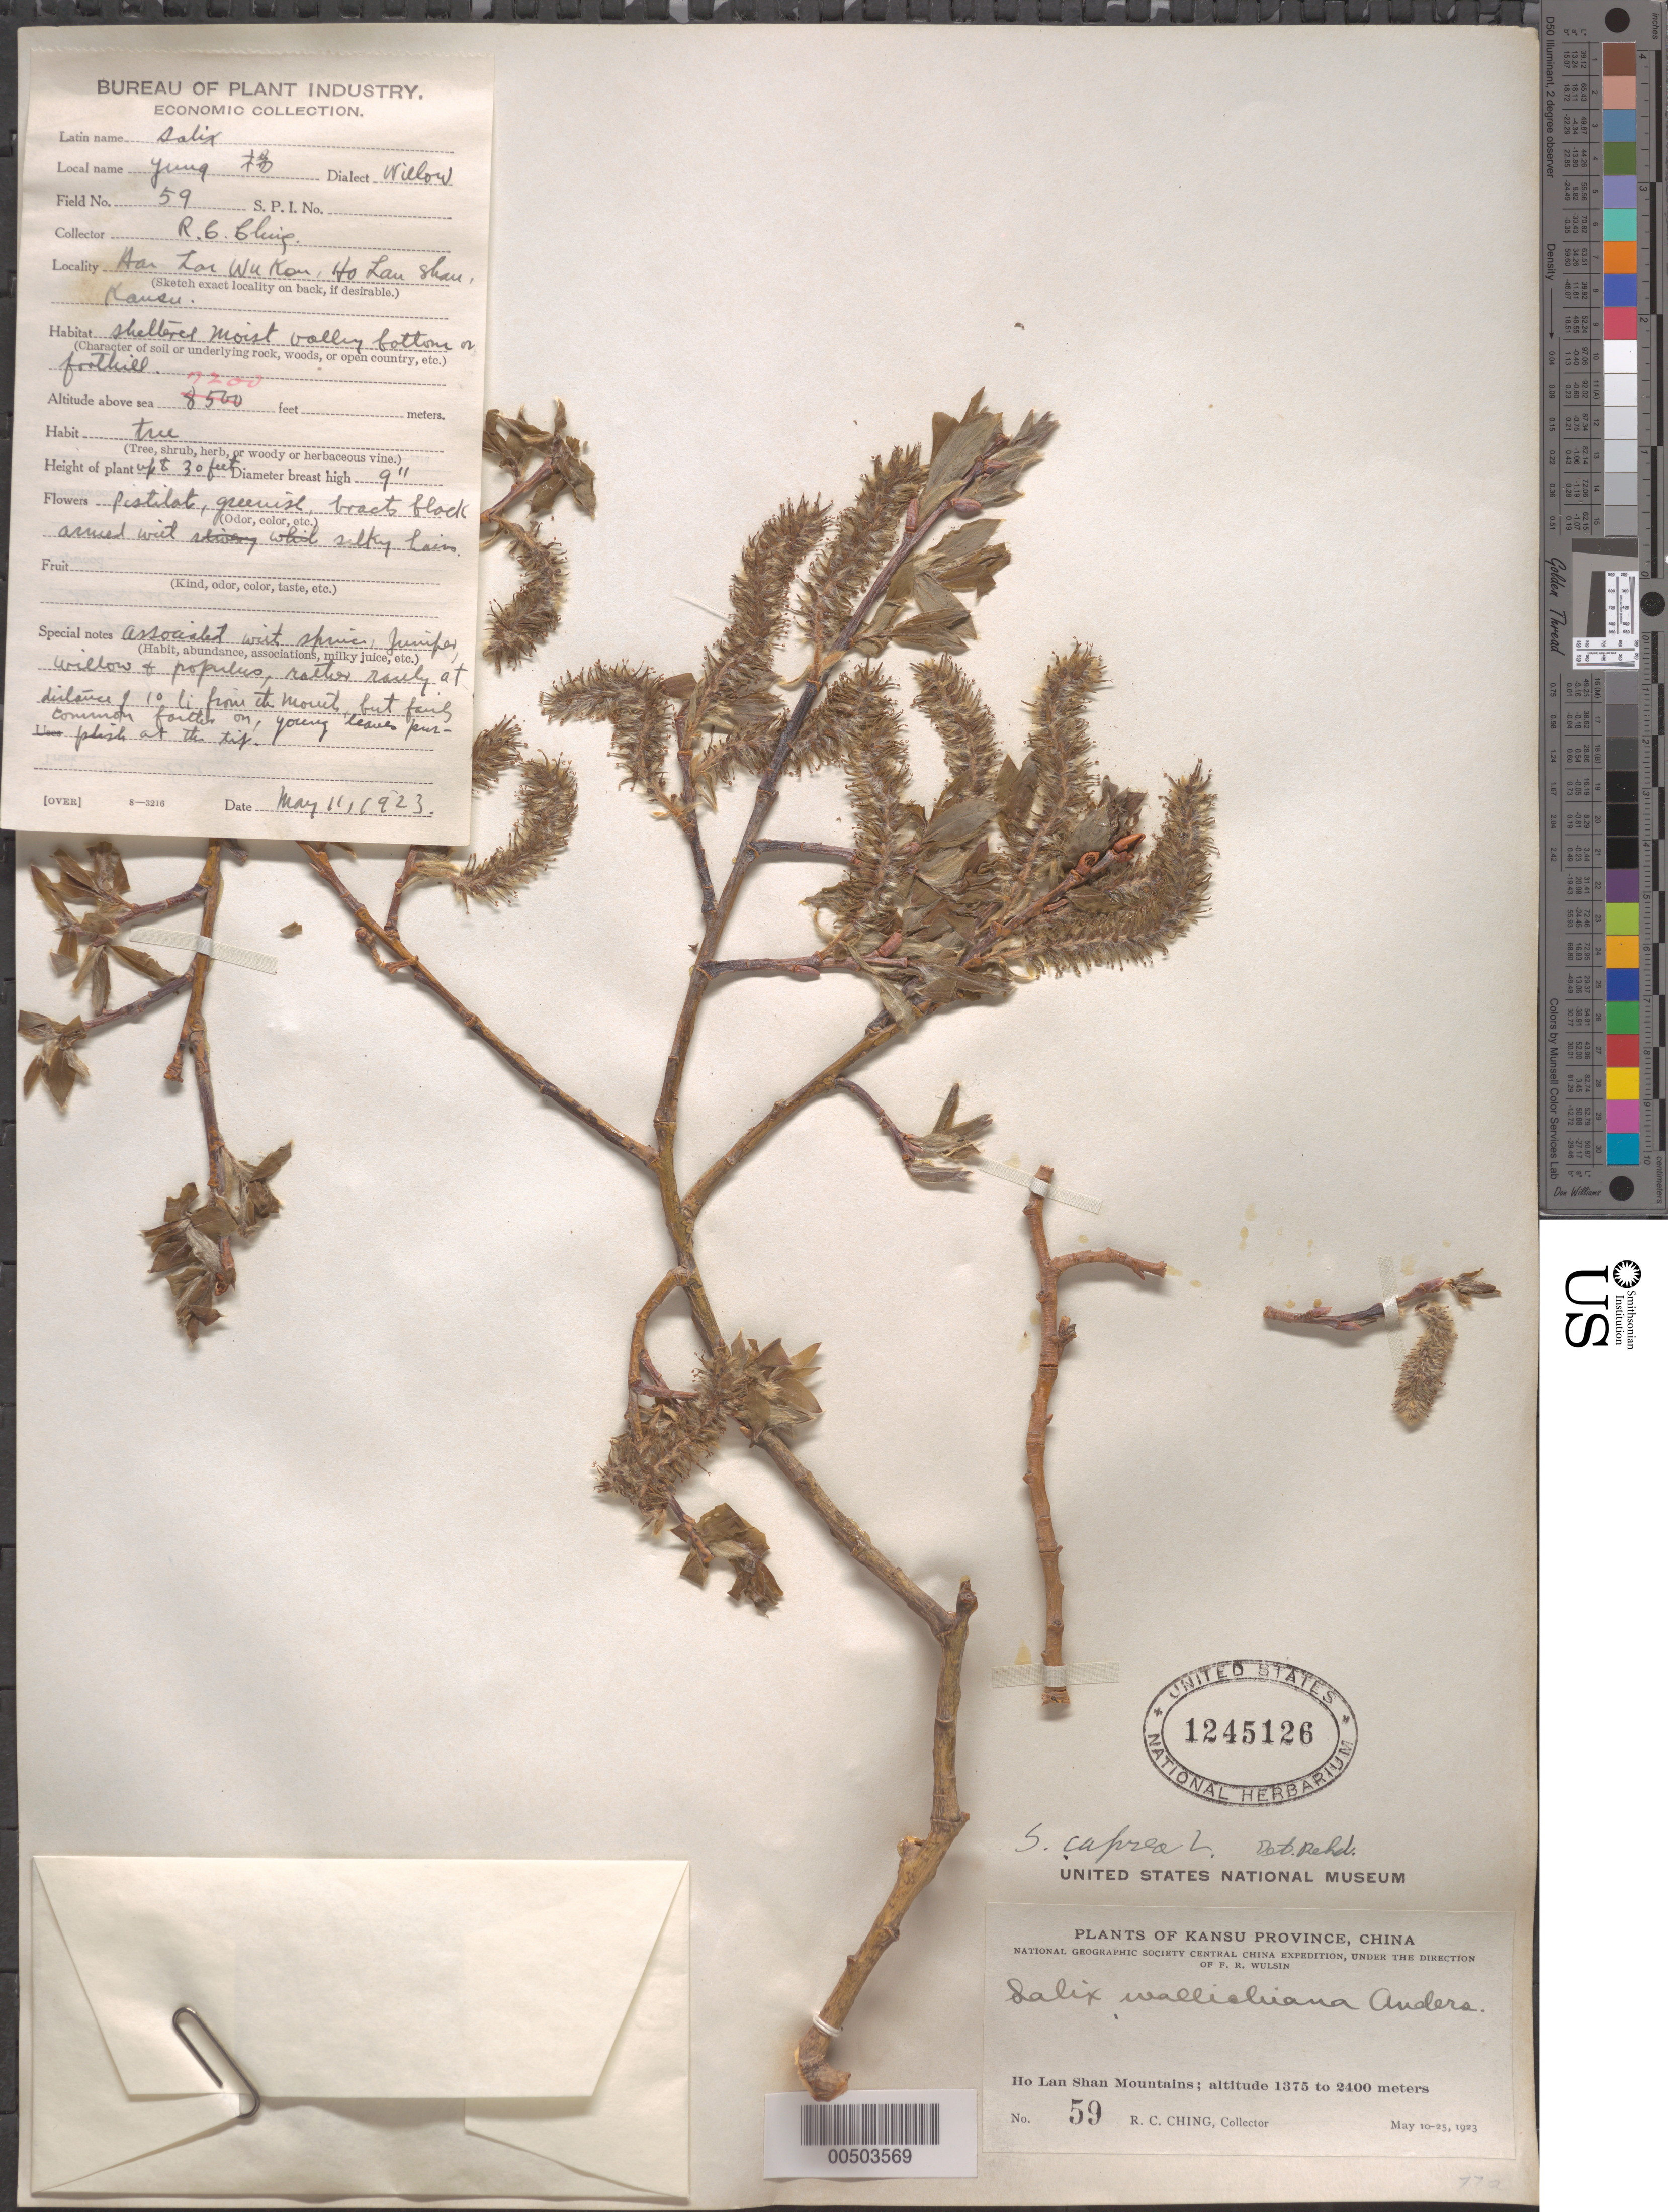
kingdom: Plantae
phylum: Tracheophyta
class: Magnoliopsida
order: Malpighiales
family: Salicaceae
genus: Salix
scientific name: Salix wallichiana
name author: Andersson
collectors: R. C. Ching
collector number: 59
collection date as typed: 11 May 1923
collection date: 1923-05-11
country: China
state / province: Gansu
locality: Ho Lan Shan Mountains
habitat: Tree up to 30 ft.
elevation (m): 1357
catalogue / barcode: US 1245126